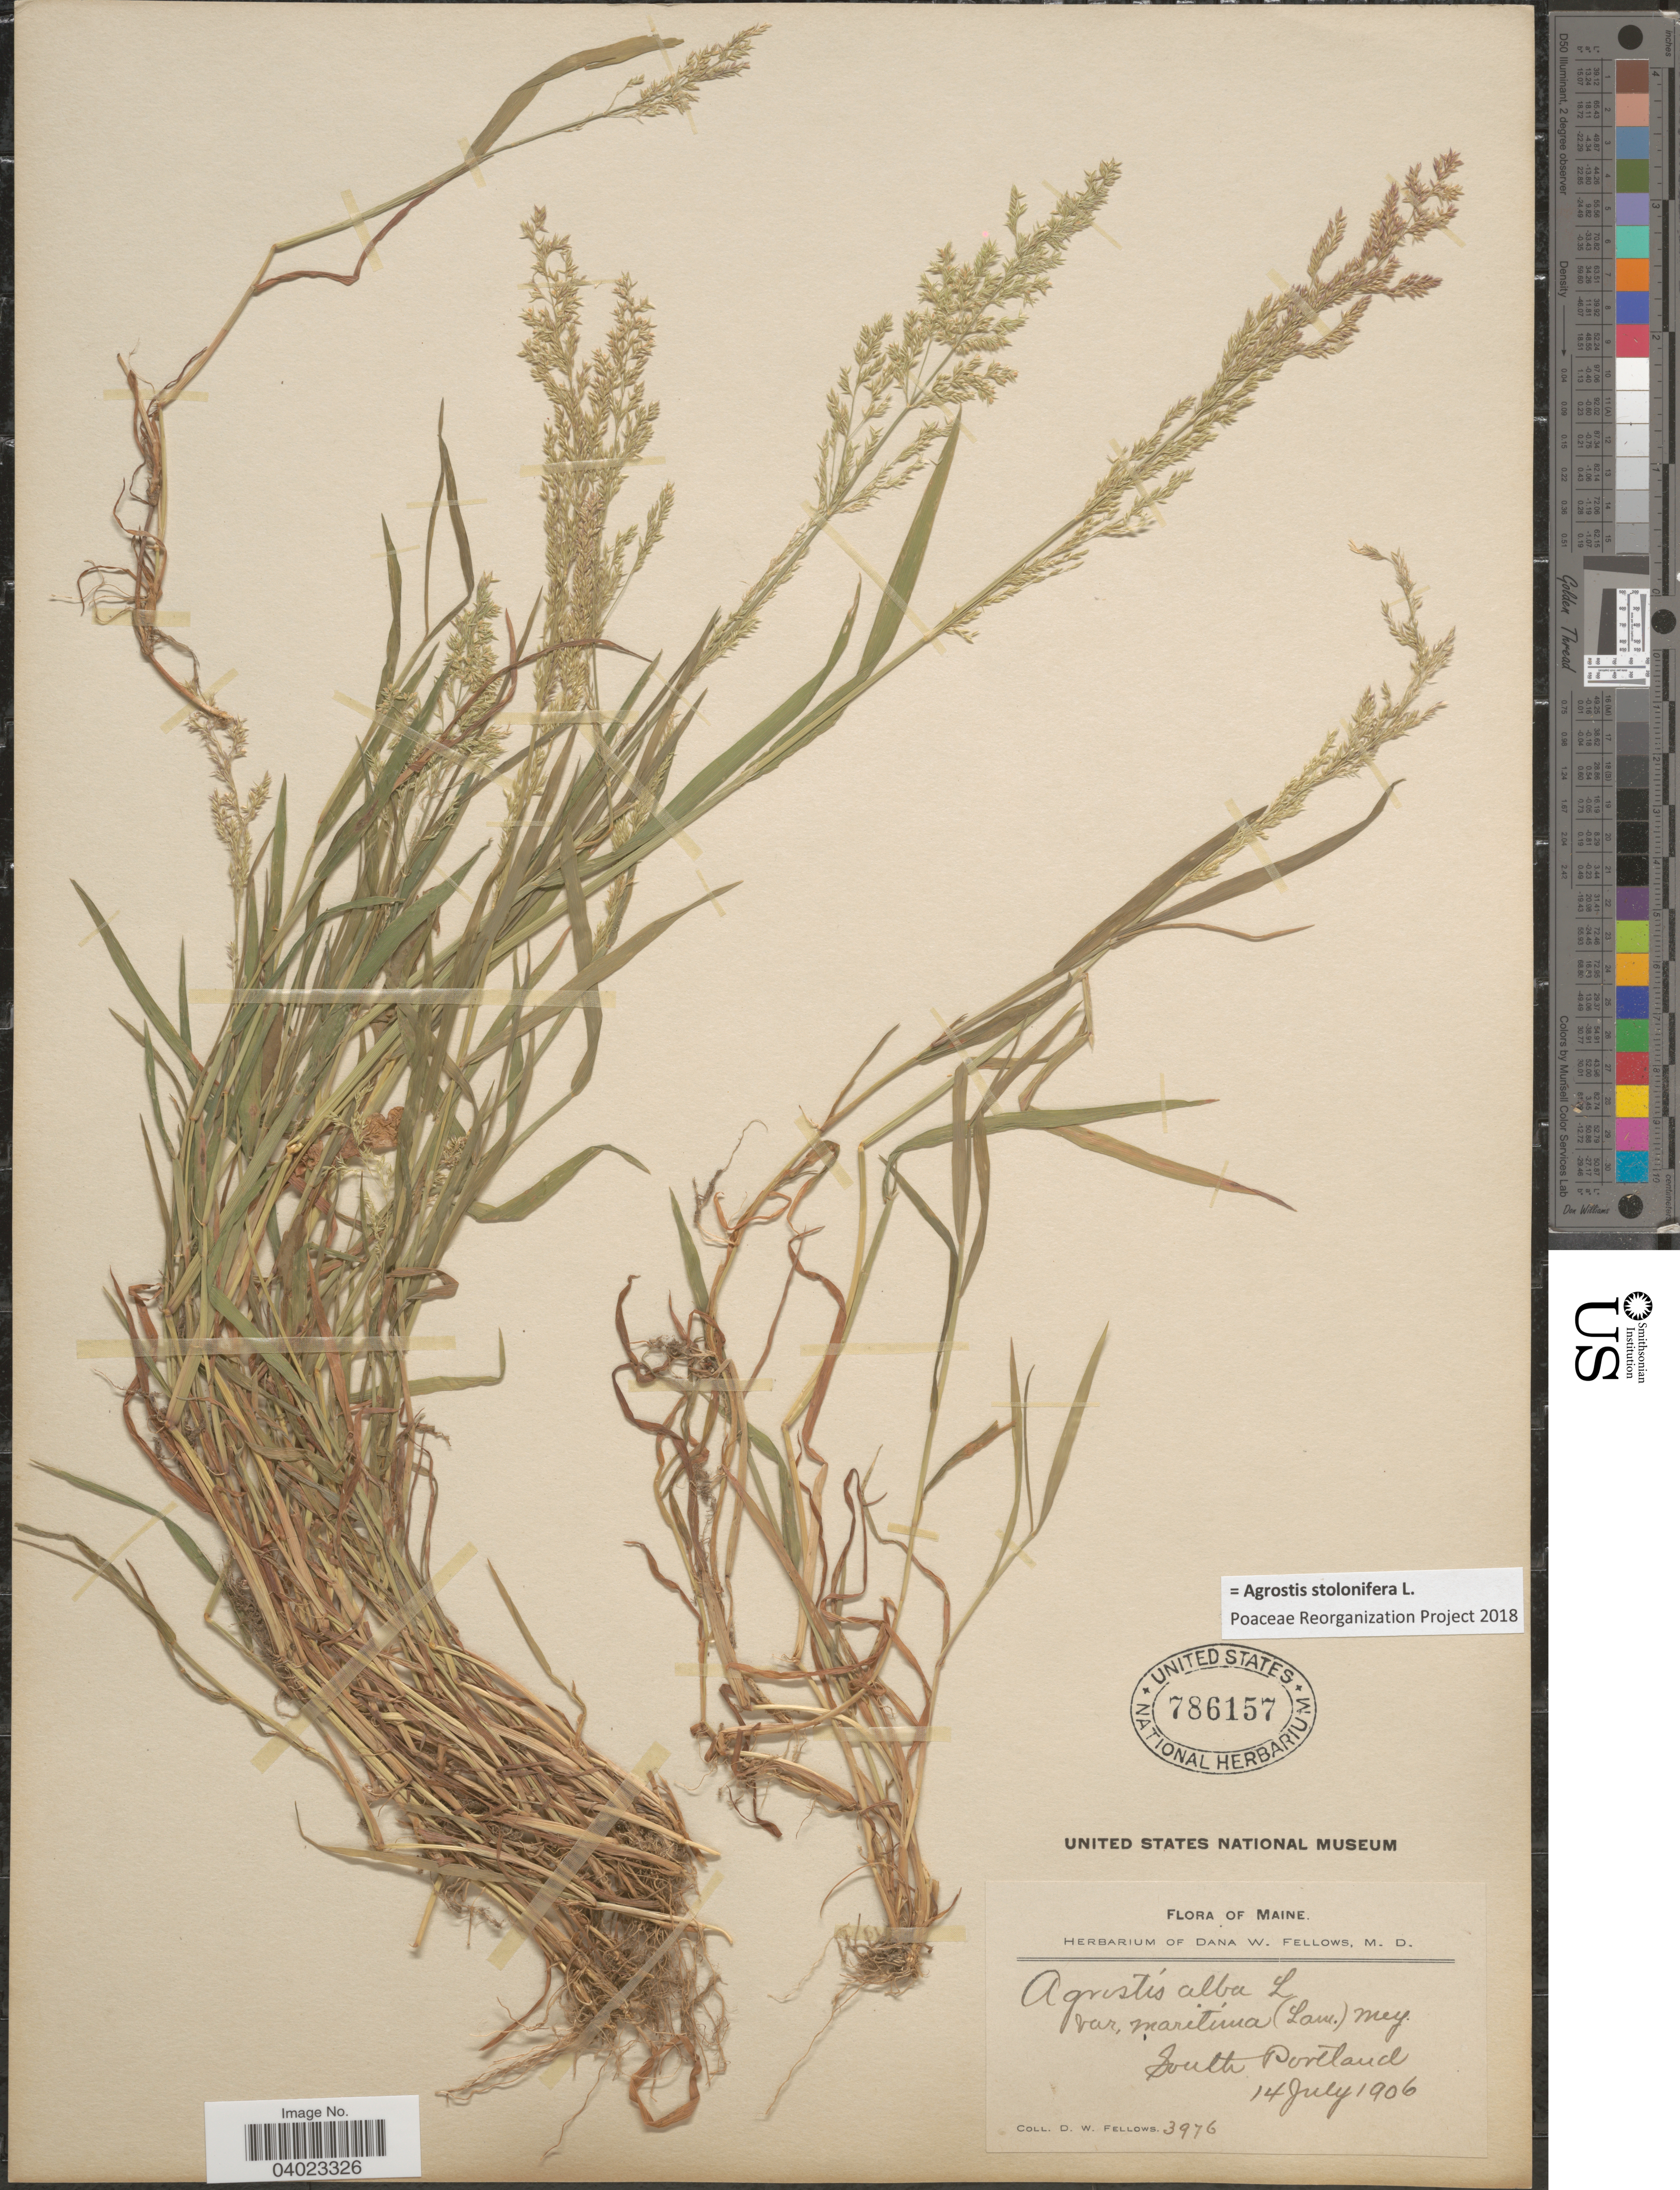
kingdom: Plantae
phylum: Tracheophyta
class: Liliopsida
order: Poales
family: Poaceae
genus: Agrostis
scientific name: Agrostis stolonifera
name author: L.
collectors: D. W. Fellows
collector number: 3976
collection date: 1906-07-14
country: United States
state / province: Maine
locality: South Portland.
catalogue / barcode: US 786157